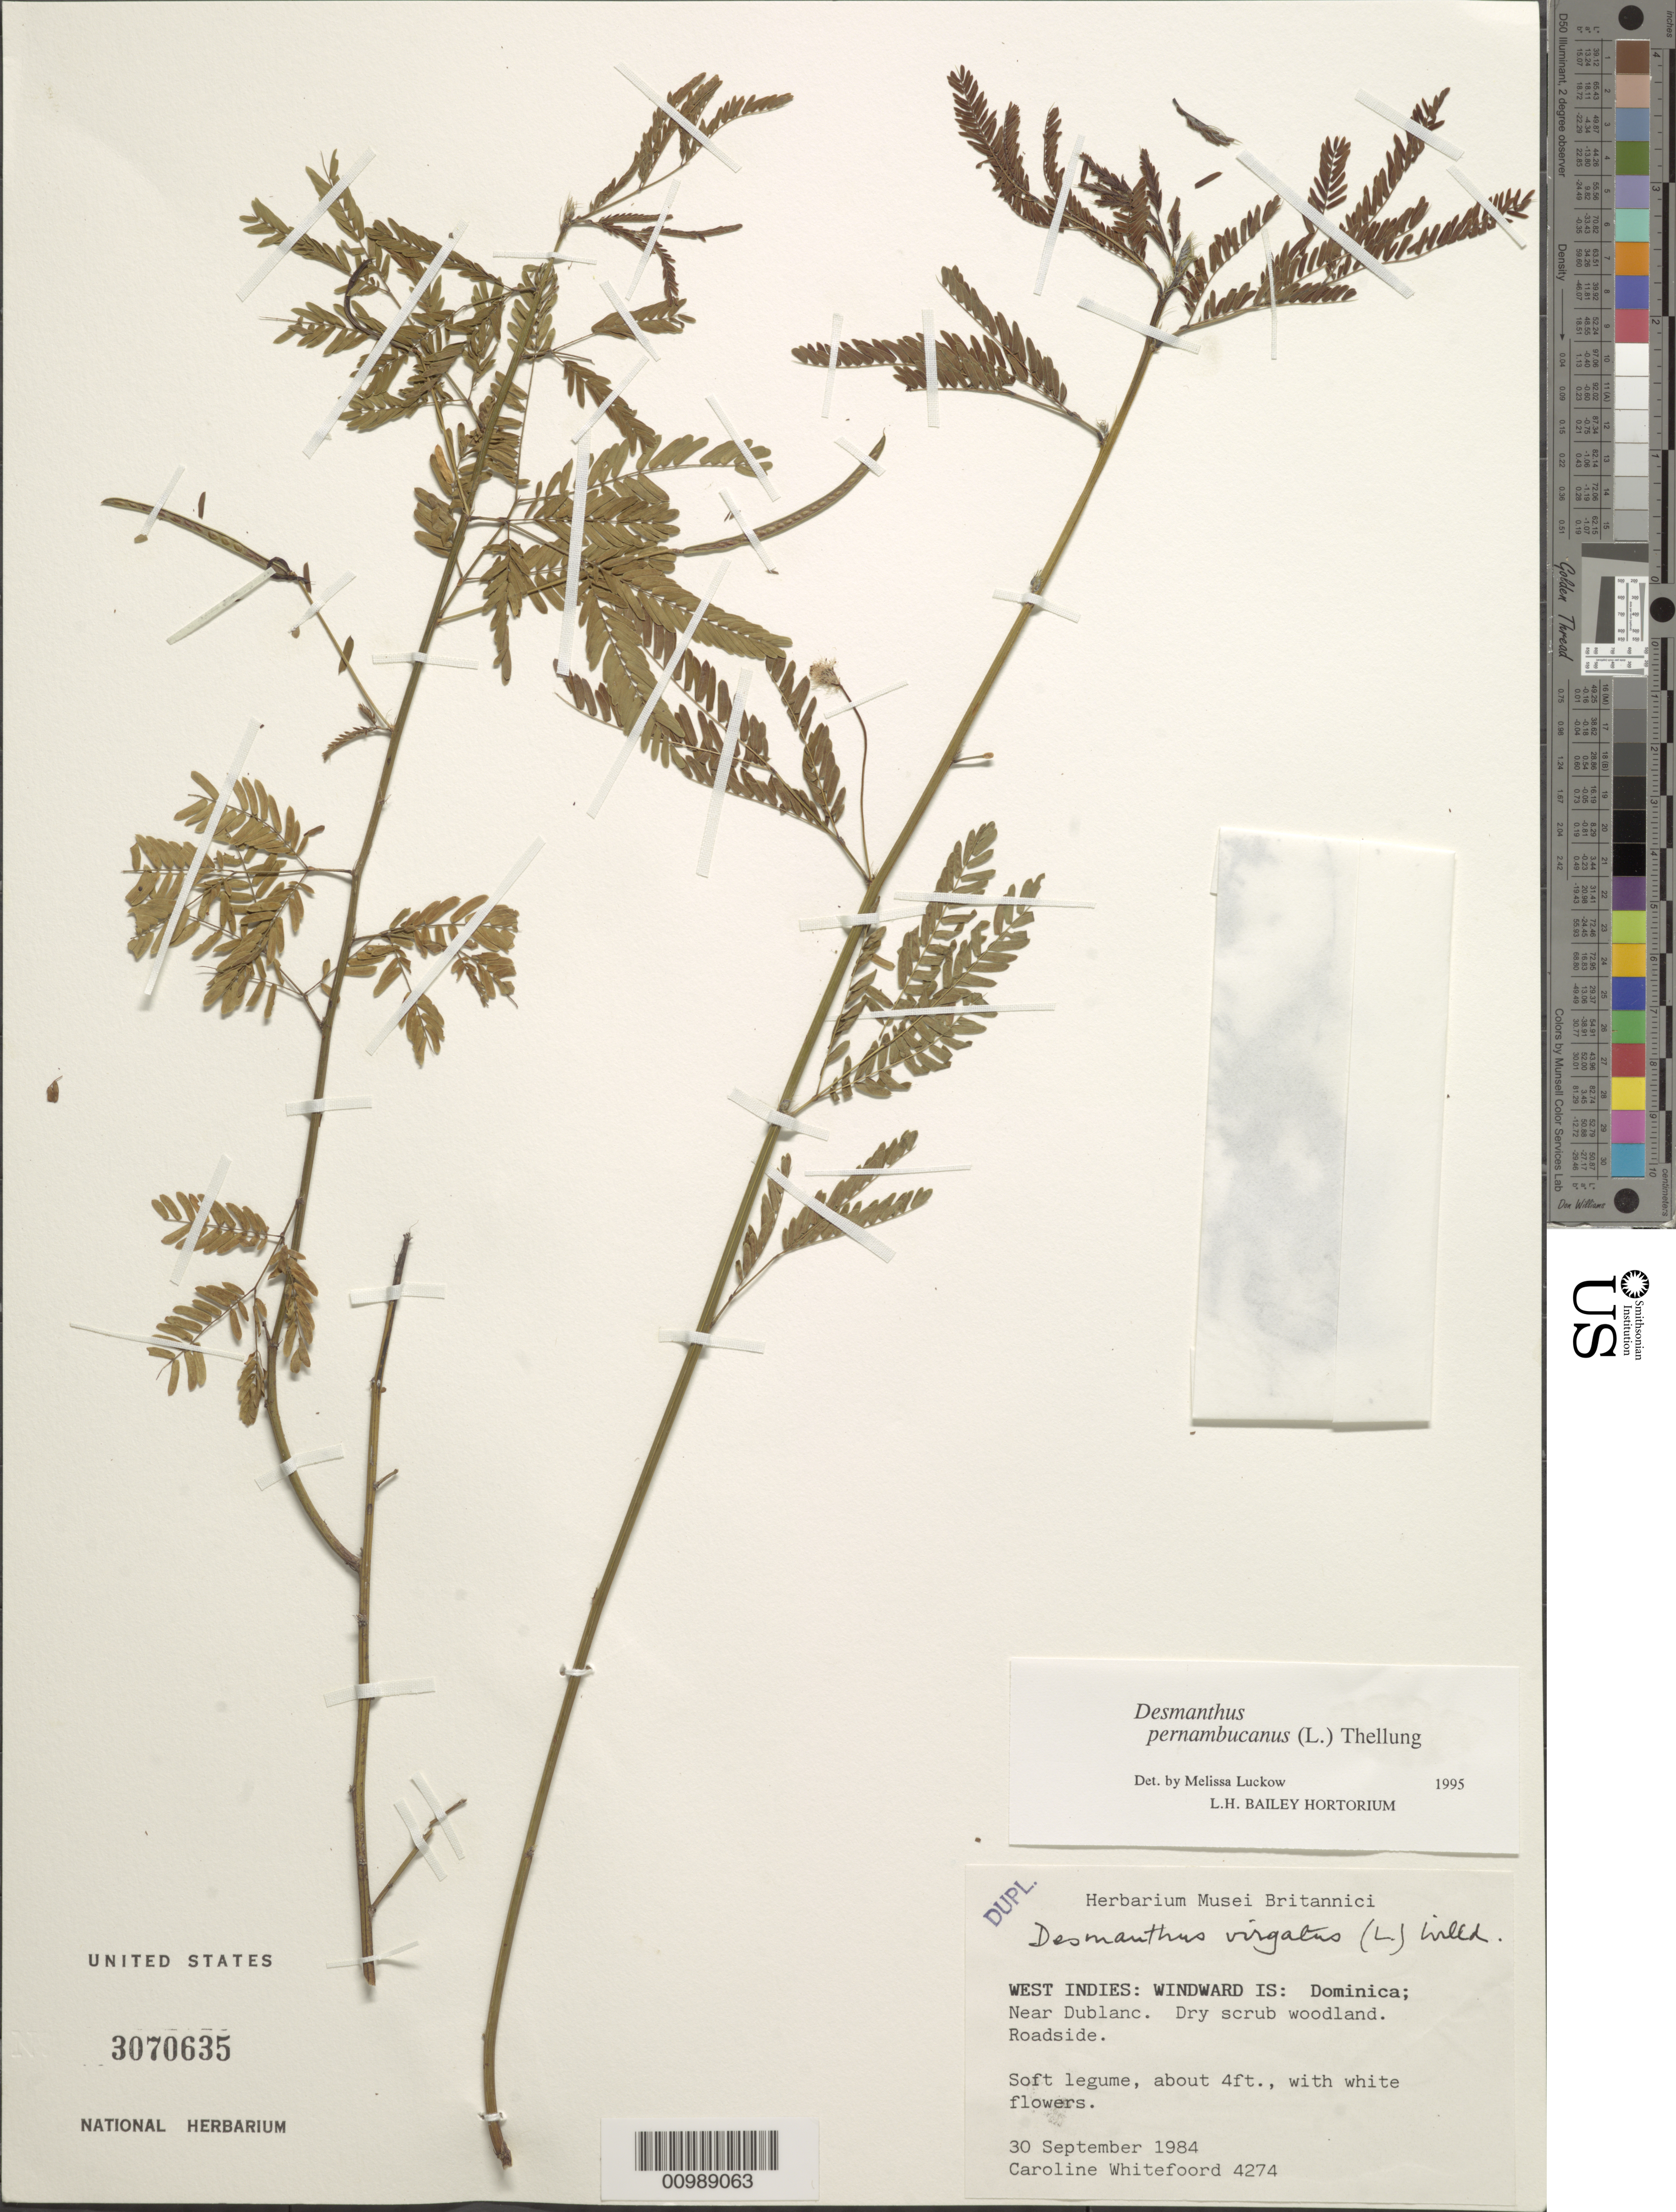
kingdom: Plantae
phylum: Tracheophyta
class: Magnoliopsida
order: Fabales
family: Fabaceae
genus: Desmanthus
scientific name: Desmanthus pernambucanus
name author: (L.) Thell.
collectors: C. Whitefoord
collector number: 4274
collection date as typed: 30 Sep 1984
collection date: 1984-09-30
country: Dominica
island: Dominica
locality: Windward Island; near Dublanc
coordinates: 0 N, 0 E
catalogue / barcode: US 3070635